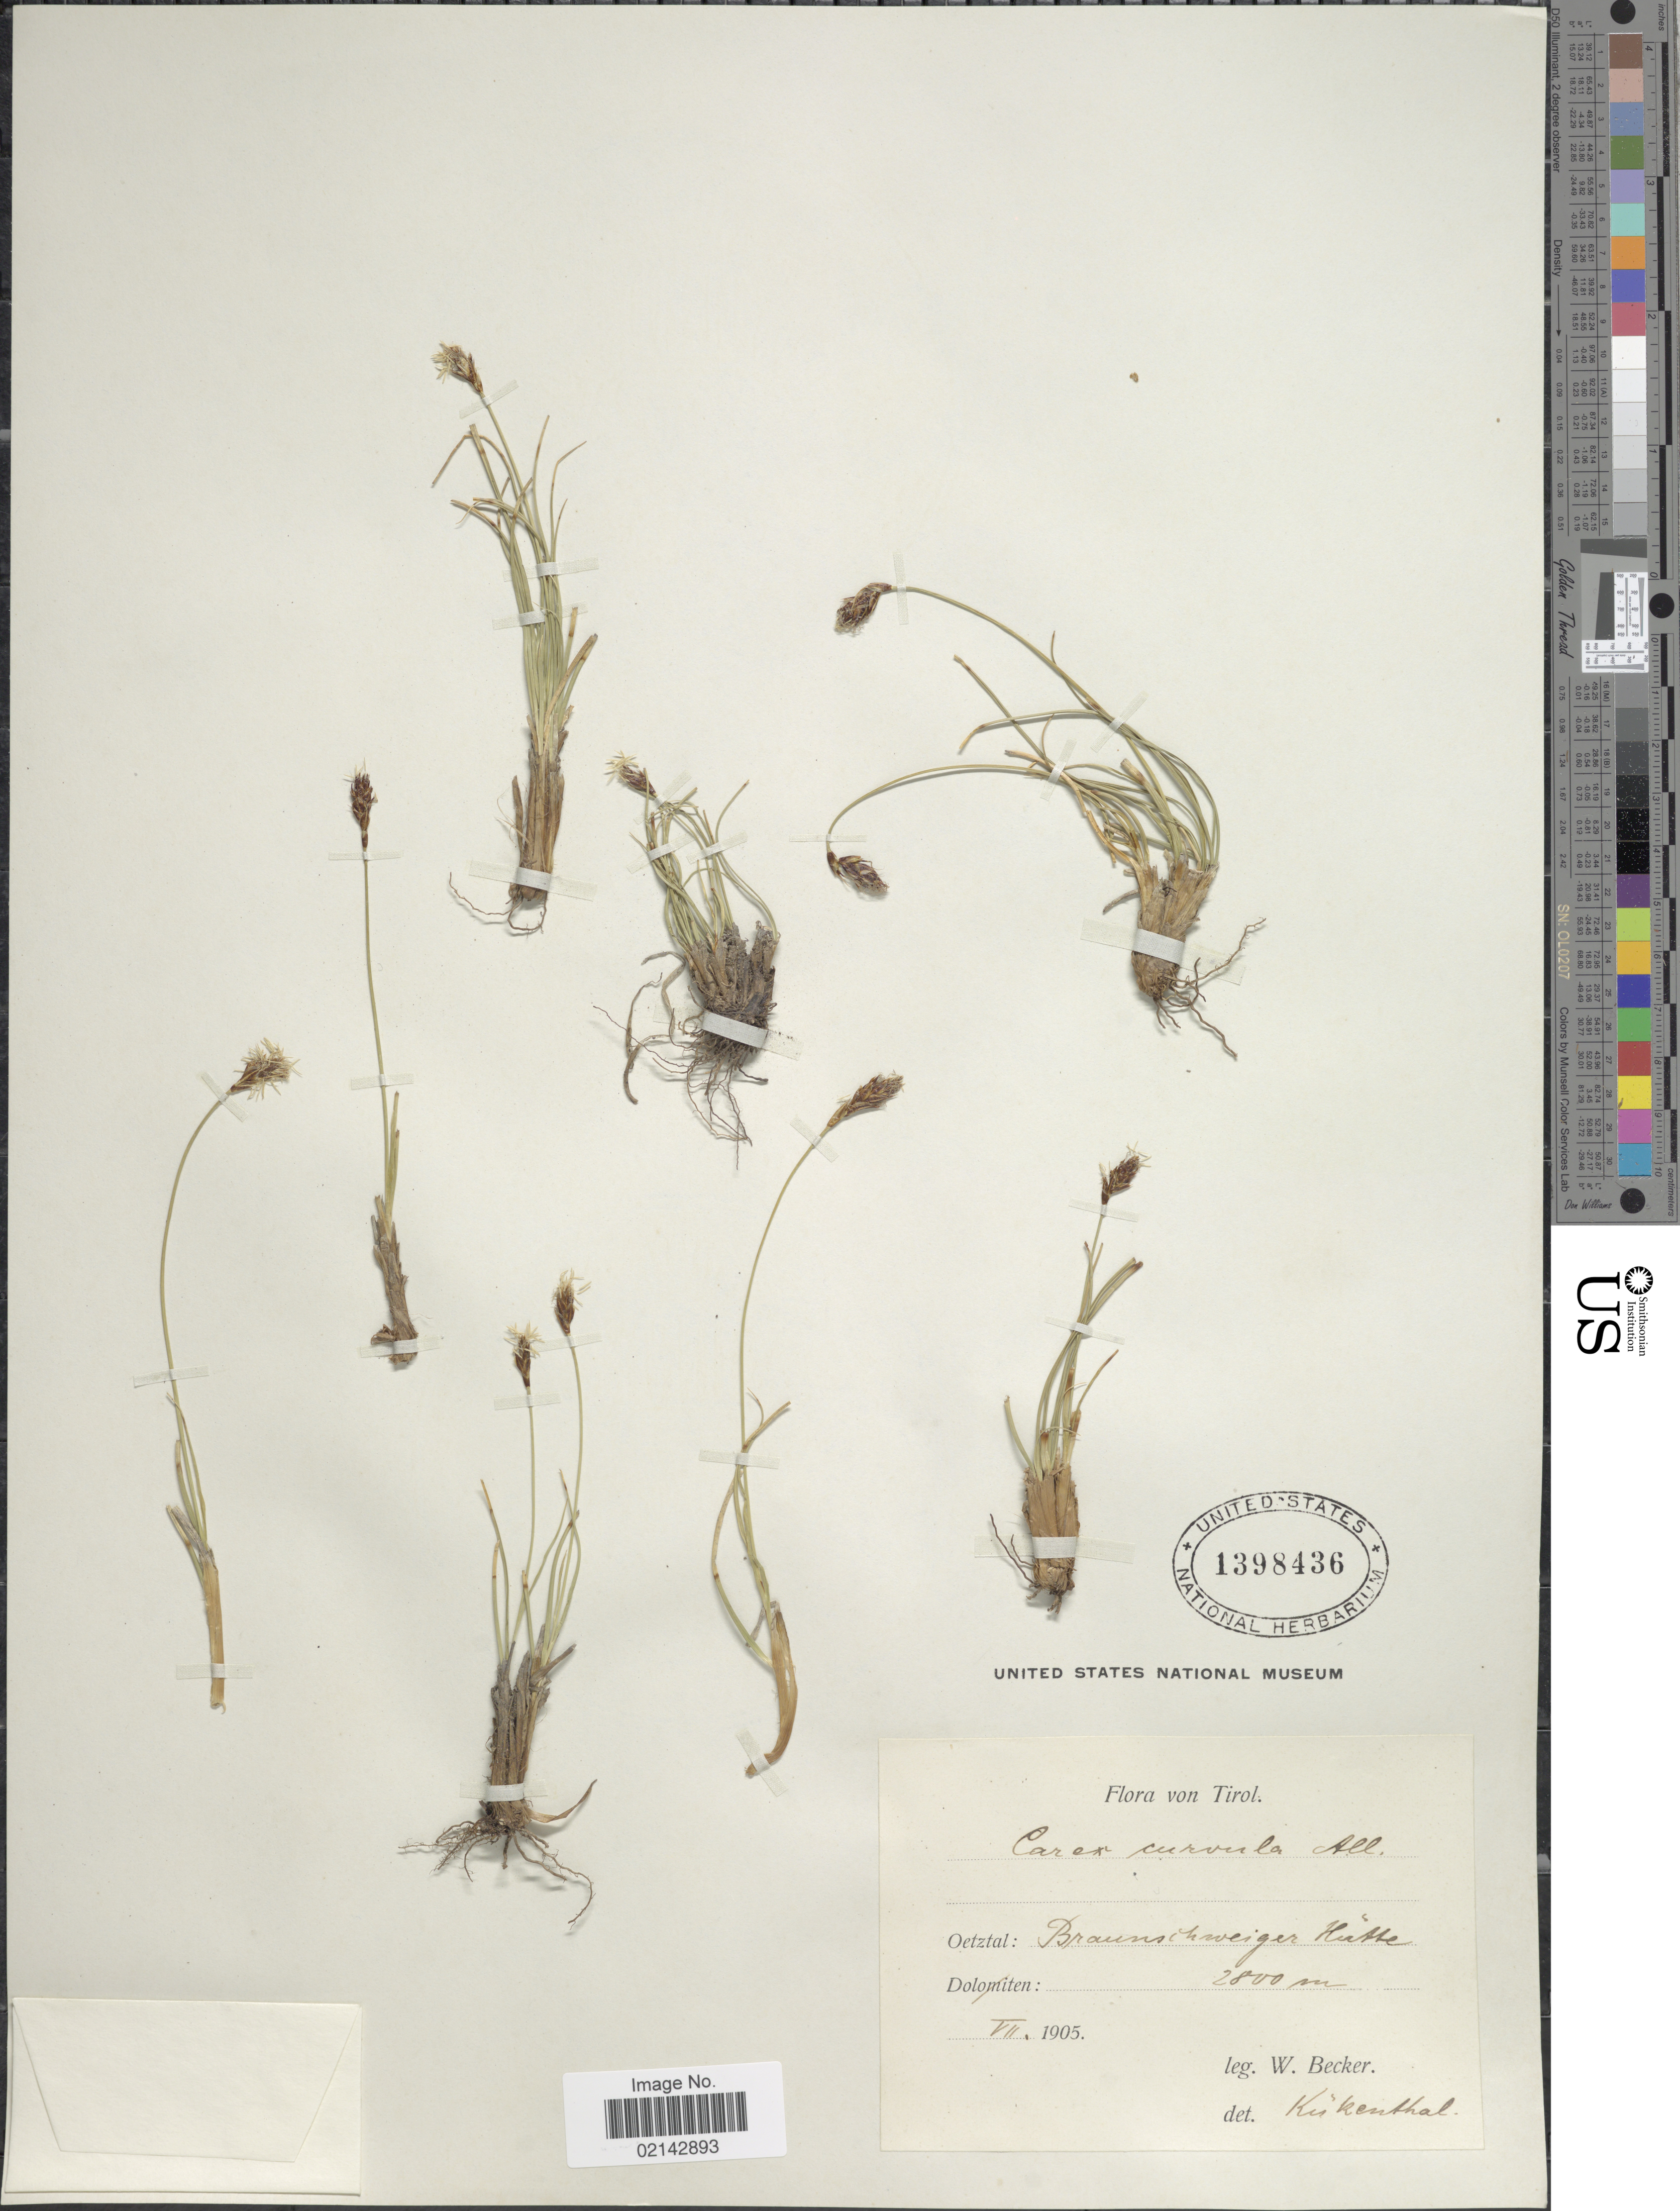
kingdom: Plantae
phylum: Tracheophyta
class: Liliopsida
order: Poales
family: Cyperaceae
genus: Carex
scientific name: Carex curvula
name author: All.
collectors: W. Becker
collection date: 1905-07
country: Austria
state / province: Tirol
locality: Oetztal: Braunschweiger Hutte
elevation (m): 2800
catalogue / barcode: US 1398436